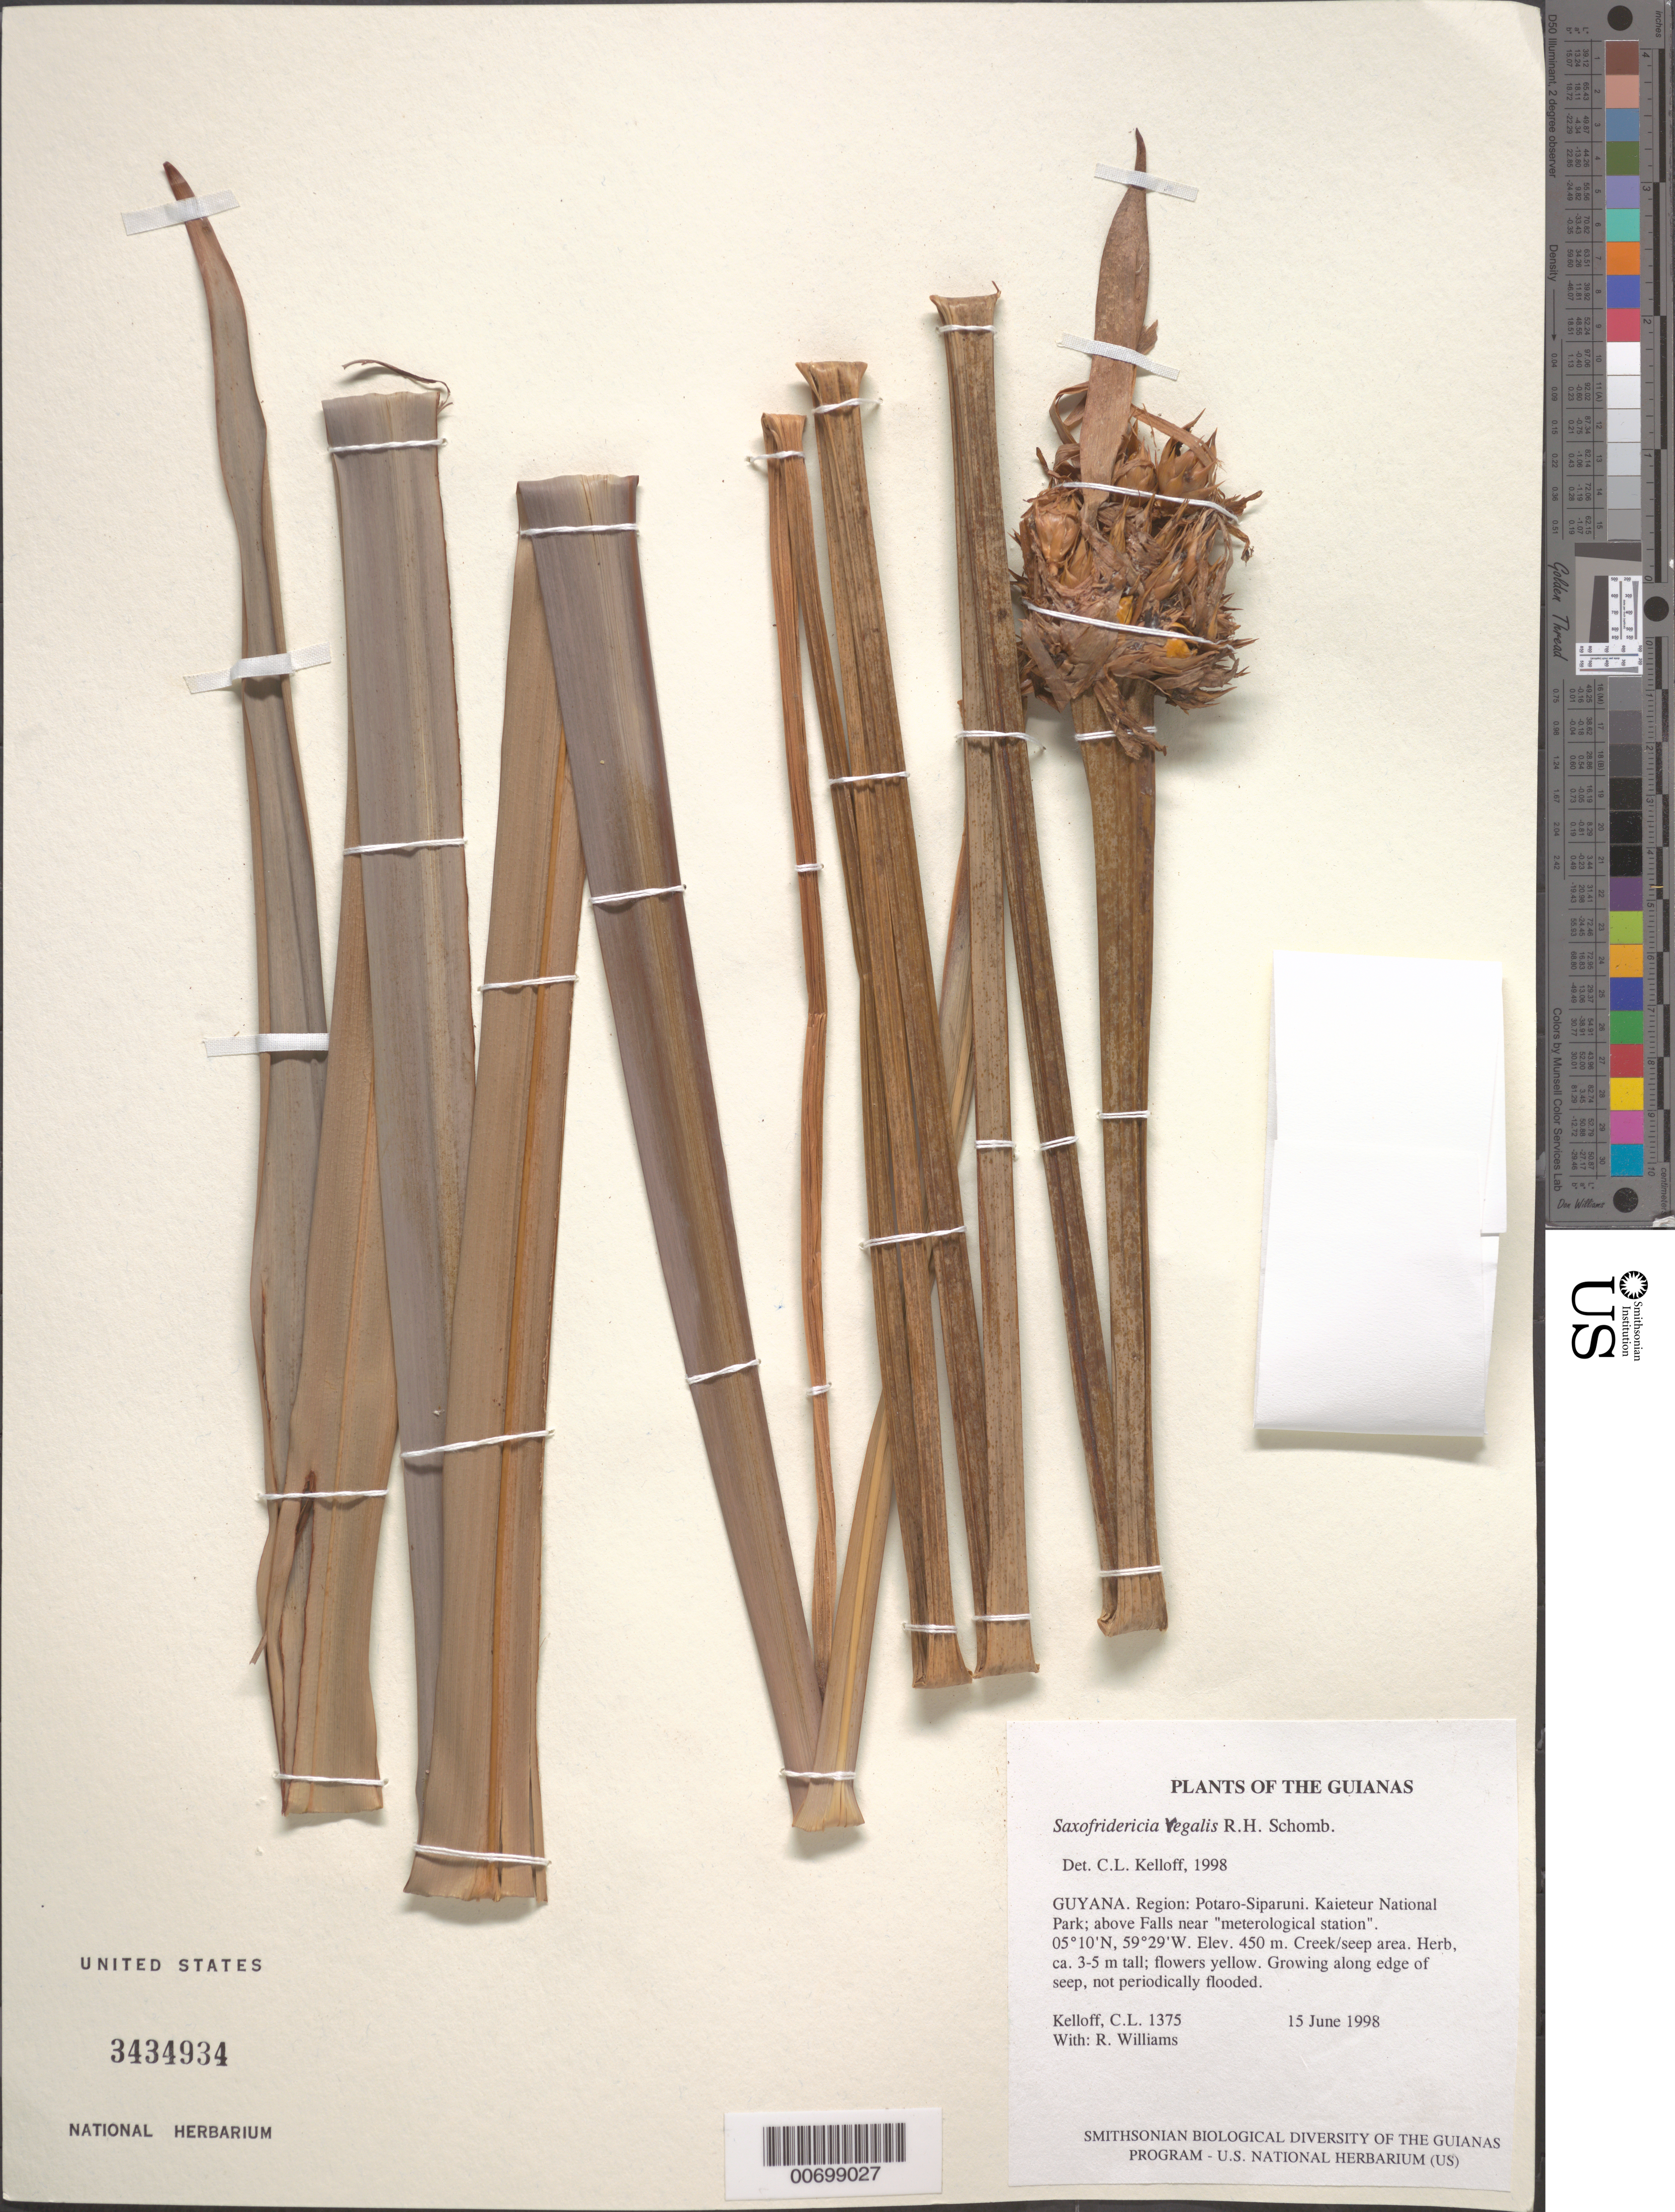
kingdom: Plantae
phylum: Tracheophyta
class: Liliopsida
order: Poales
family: Rapateaceae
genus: Saxofridericia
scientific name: Saxofridericia regalis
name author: R.H. Schomb.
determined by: Kelloff, Carol L., (US), Smithsonian Institution - National Museum of Natural History (UNITED STATES)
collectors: C. L. Kelloff & R. Williams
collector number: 1375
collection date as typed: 15 June 1998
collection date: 1998-06-15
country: Guyana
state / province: Potaro-Siparuni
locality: Kaieteur National Park; above Falls near "meterological station"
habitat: Creek/seep area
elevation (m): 450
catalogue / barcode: US 3434934